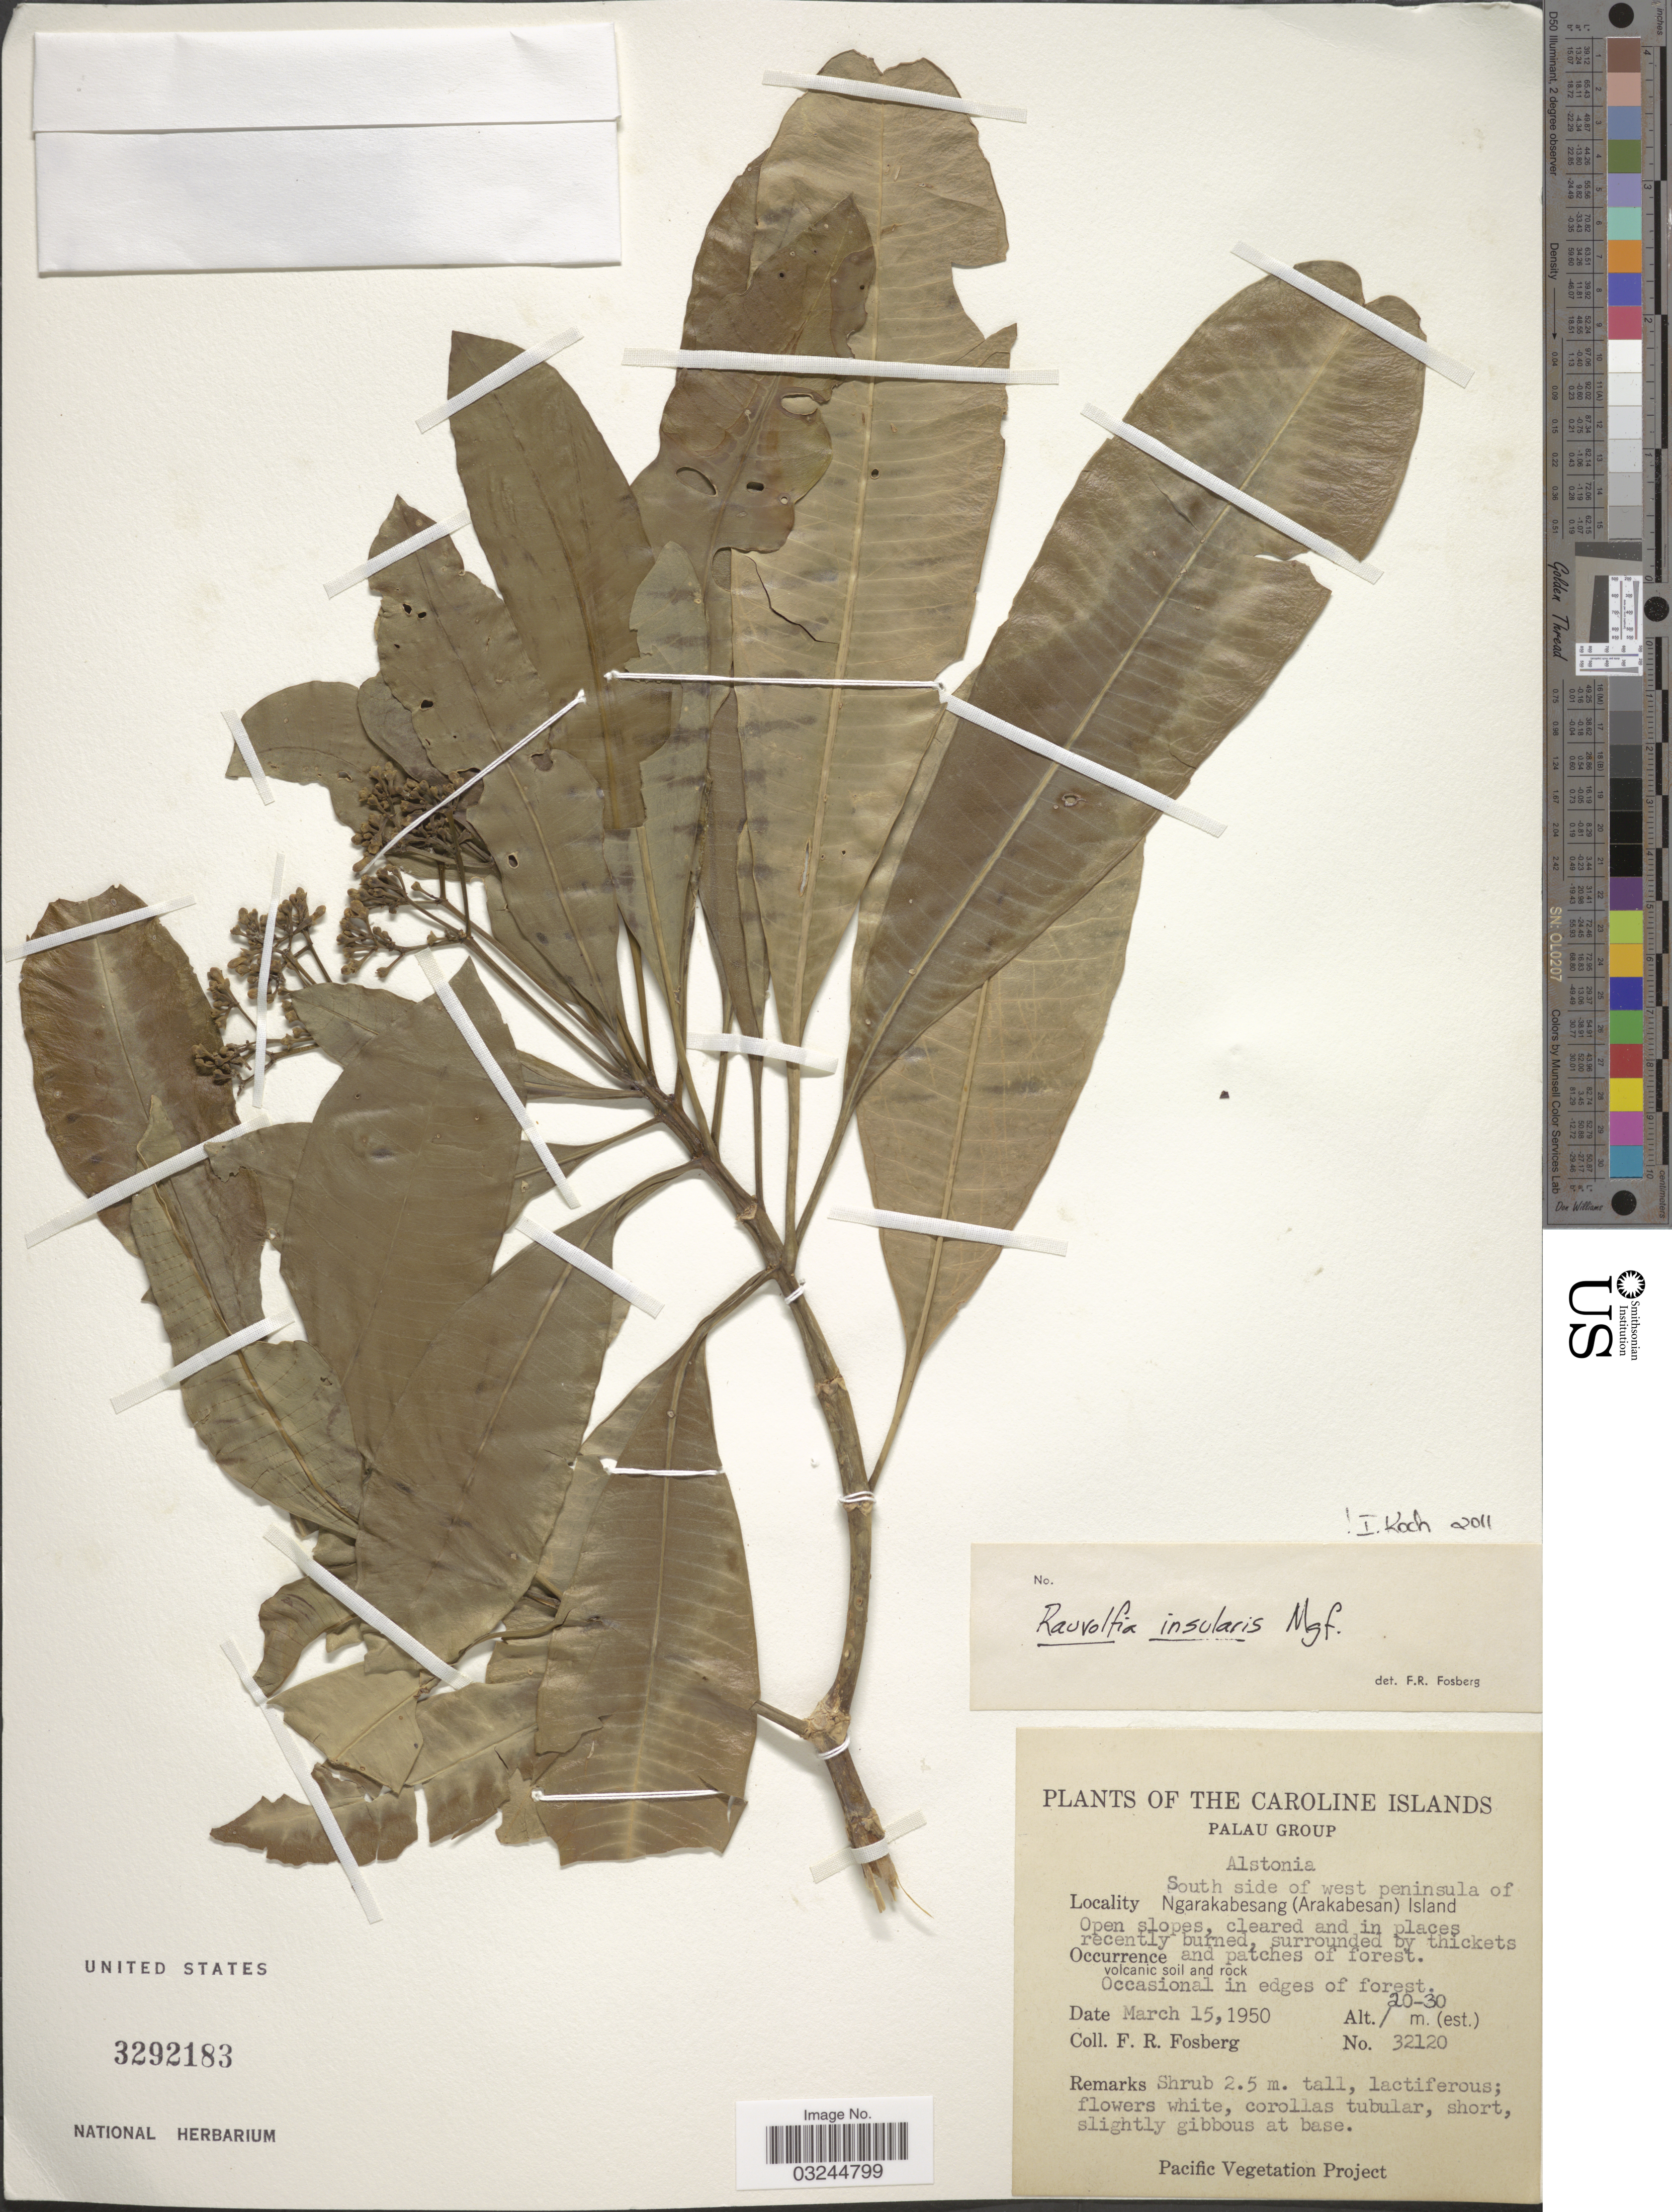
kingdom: Plantae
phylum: Tracheophyta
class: Magnoliopsida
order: Gentianales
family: Apocynaceae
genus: Rauvolfia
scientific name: Rauvolfia insularis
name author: Markgr.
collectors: F. R. Fosberg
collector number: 32120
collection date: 1950-03-15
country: Palau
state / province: Koror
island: Ngerekebesang [Arakabesan]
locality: The Caroline Islands. Palau Group. Alstonia [unsure placement]. South side of west peninsula of Ngarakabesang (Arakabesan) Island.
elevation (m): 20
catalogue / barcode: US 3292183